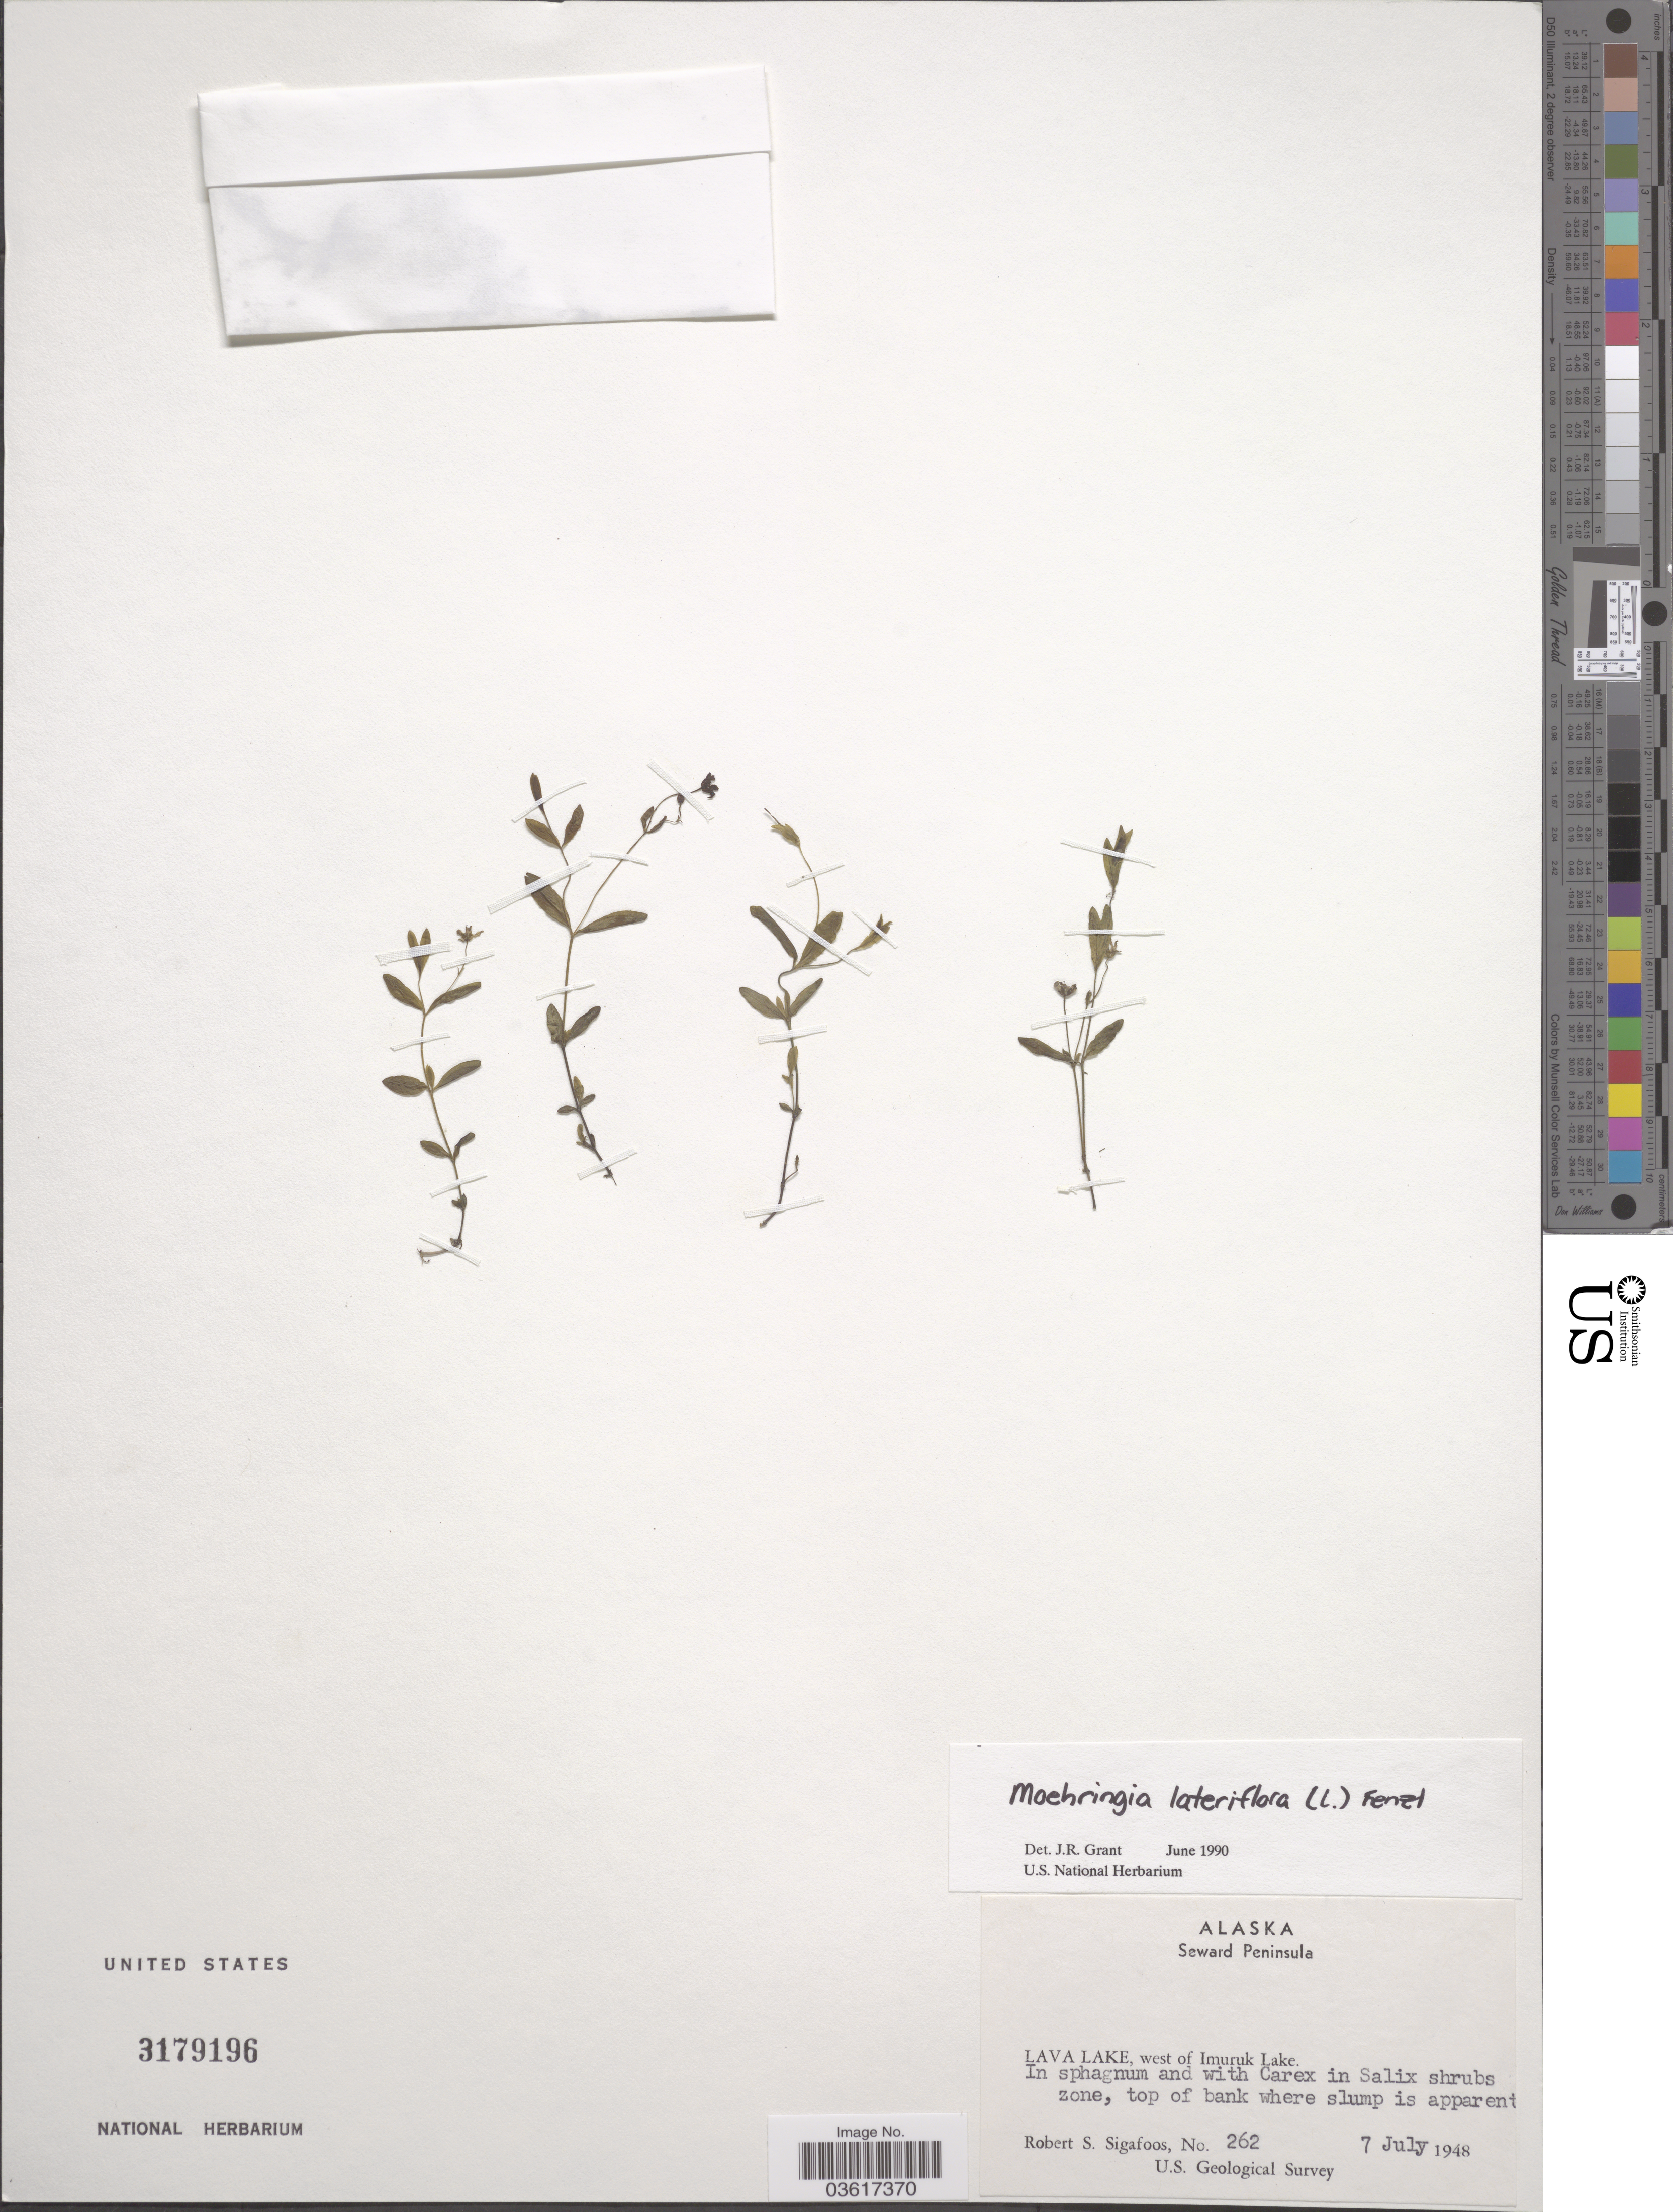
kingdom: Plantae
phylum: Tracheophyta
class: Magnoliopsida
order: Caryophyllales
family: Caryophyllaceae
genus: Moehringia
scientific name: Moehringia lateriflora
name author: (L.) Fenzl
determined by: Grant, J. R., (SWITZERLAND)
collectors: R. Sigafoos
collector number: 262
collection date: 1948-07-07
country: United States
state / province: Alaska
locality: Seward Peninsula. Lava Lake, west of Imuruk Lake.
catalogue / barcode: US 3179196